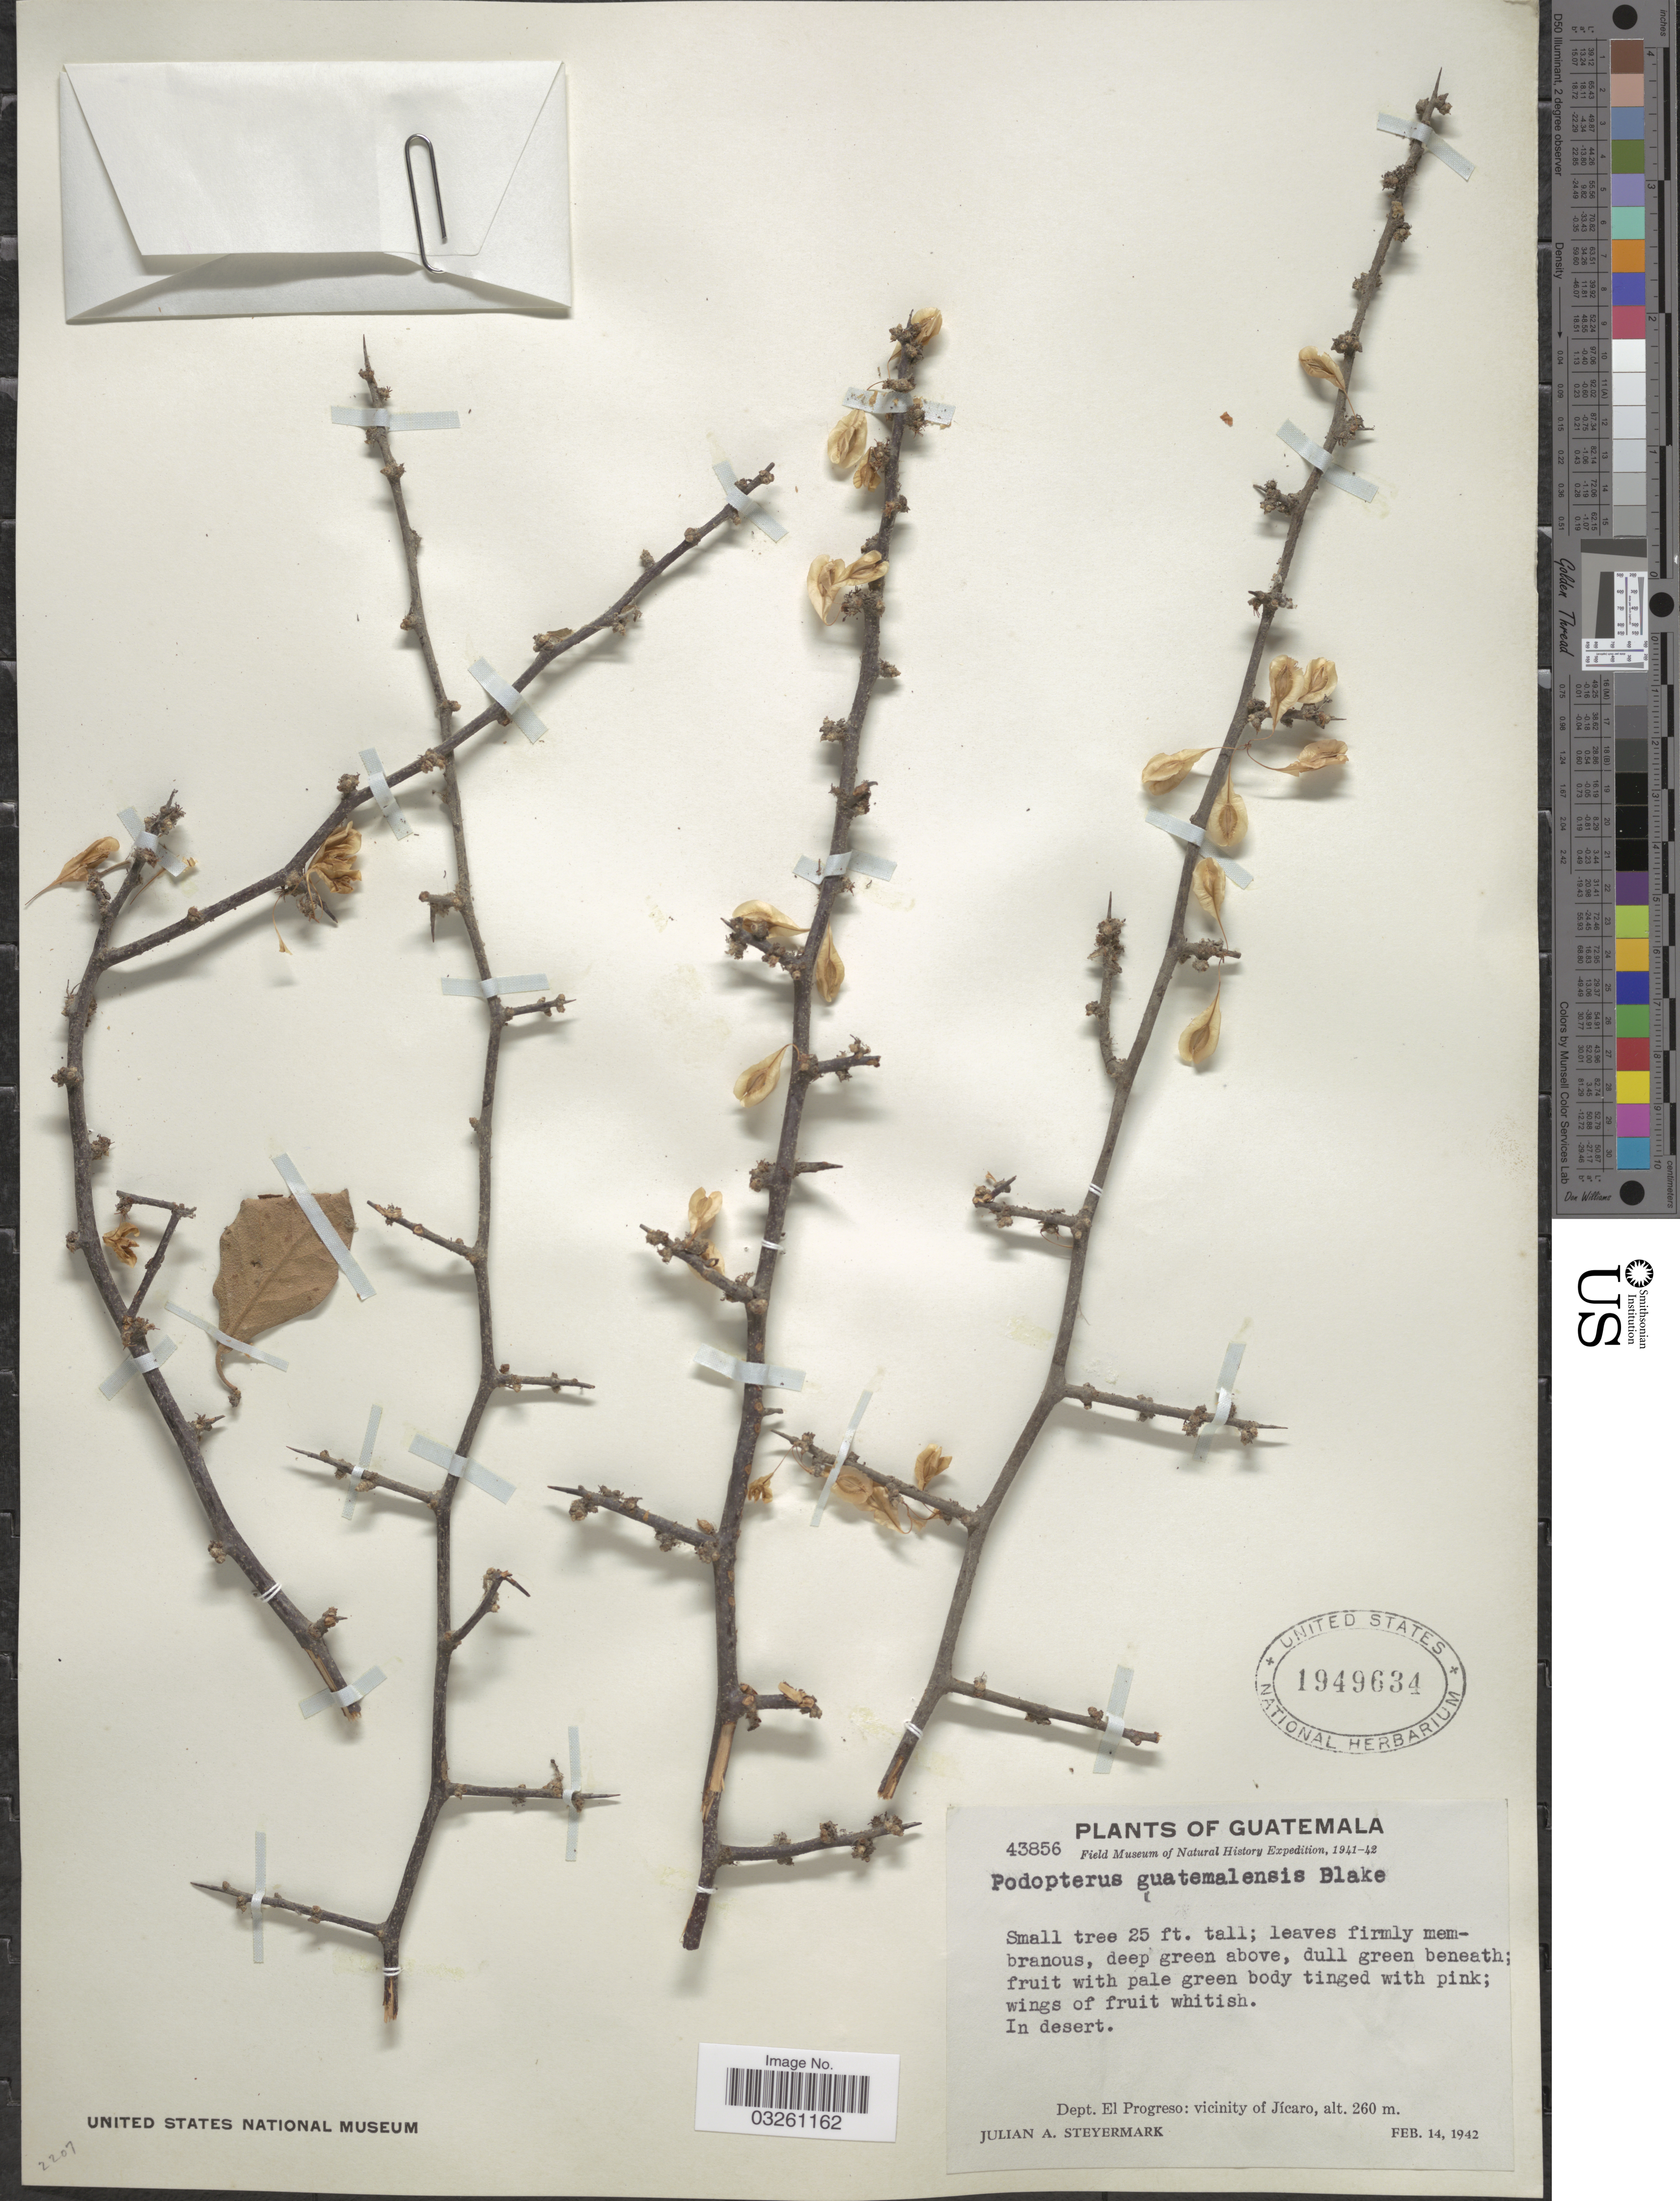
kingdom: Plantae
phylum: Tracheophyta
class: Magnoliopsida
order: Caryophyllales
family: Polygonaceae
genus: Podopterus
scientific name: Podopterus guatemalensis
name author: S.F. Blake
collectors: J. Steyermark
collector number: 43856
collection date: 1942-02-14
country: Guatemala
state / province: El Progreso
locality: Dept. El Progresso: vicinity of Jícaro.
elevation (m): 260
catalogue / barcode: US 1949634